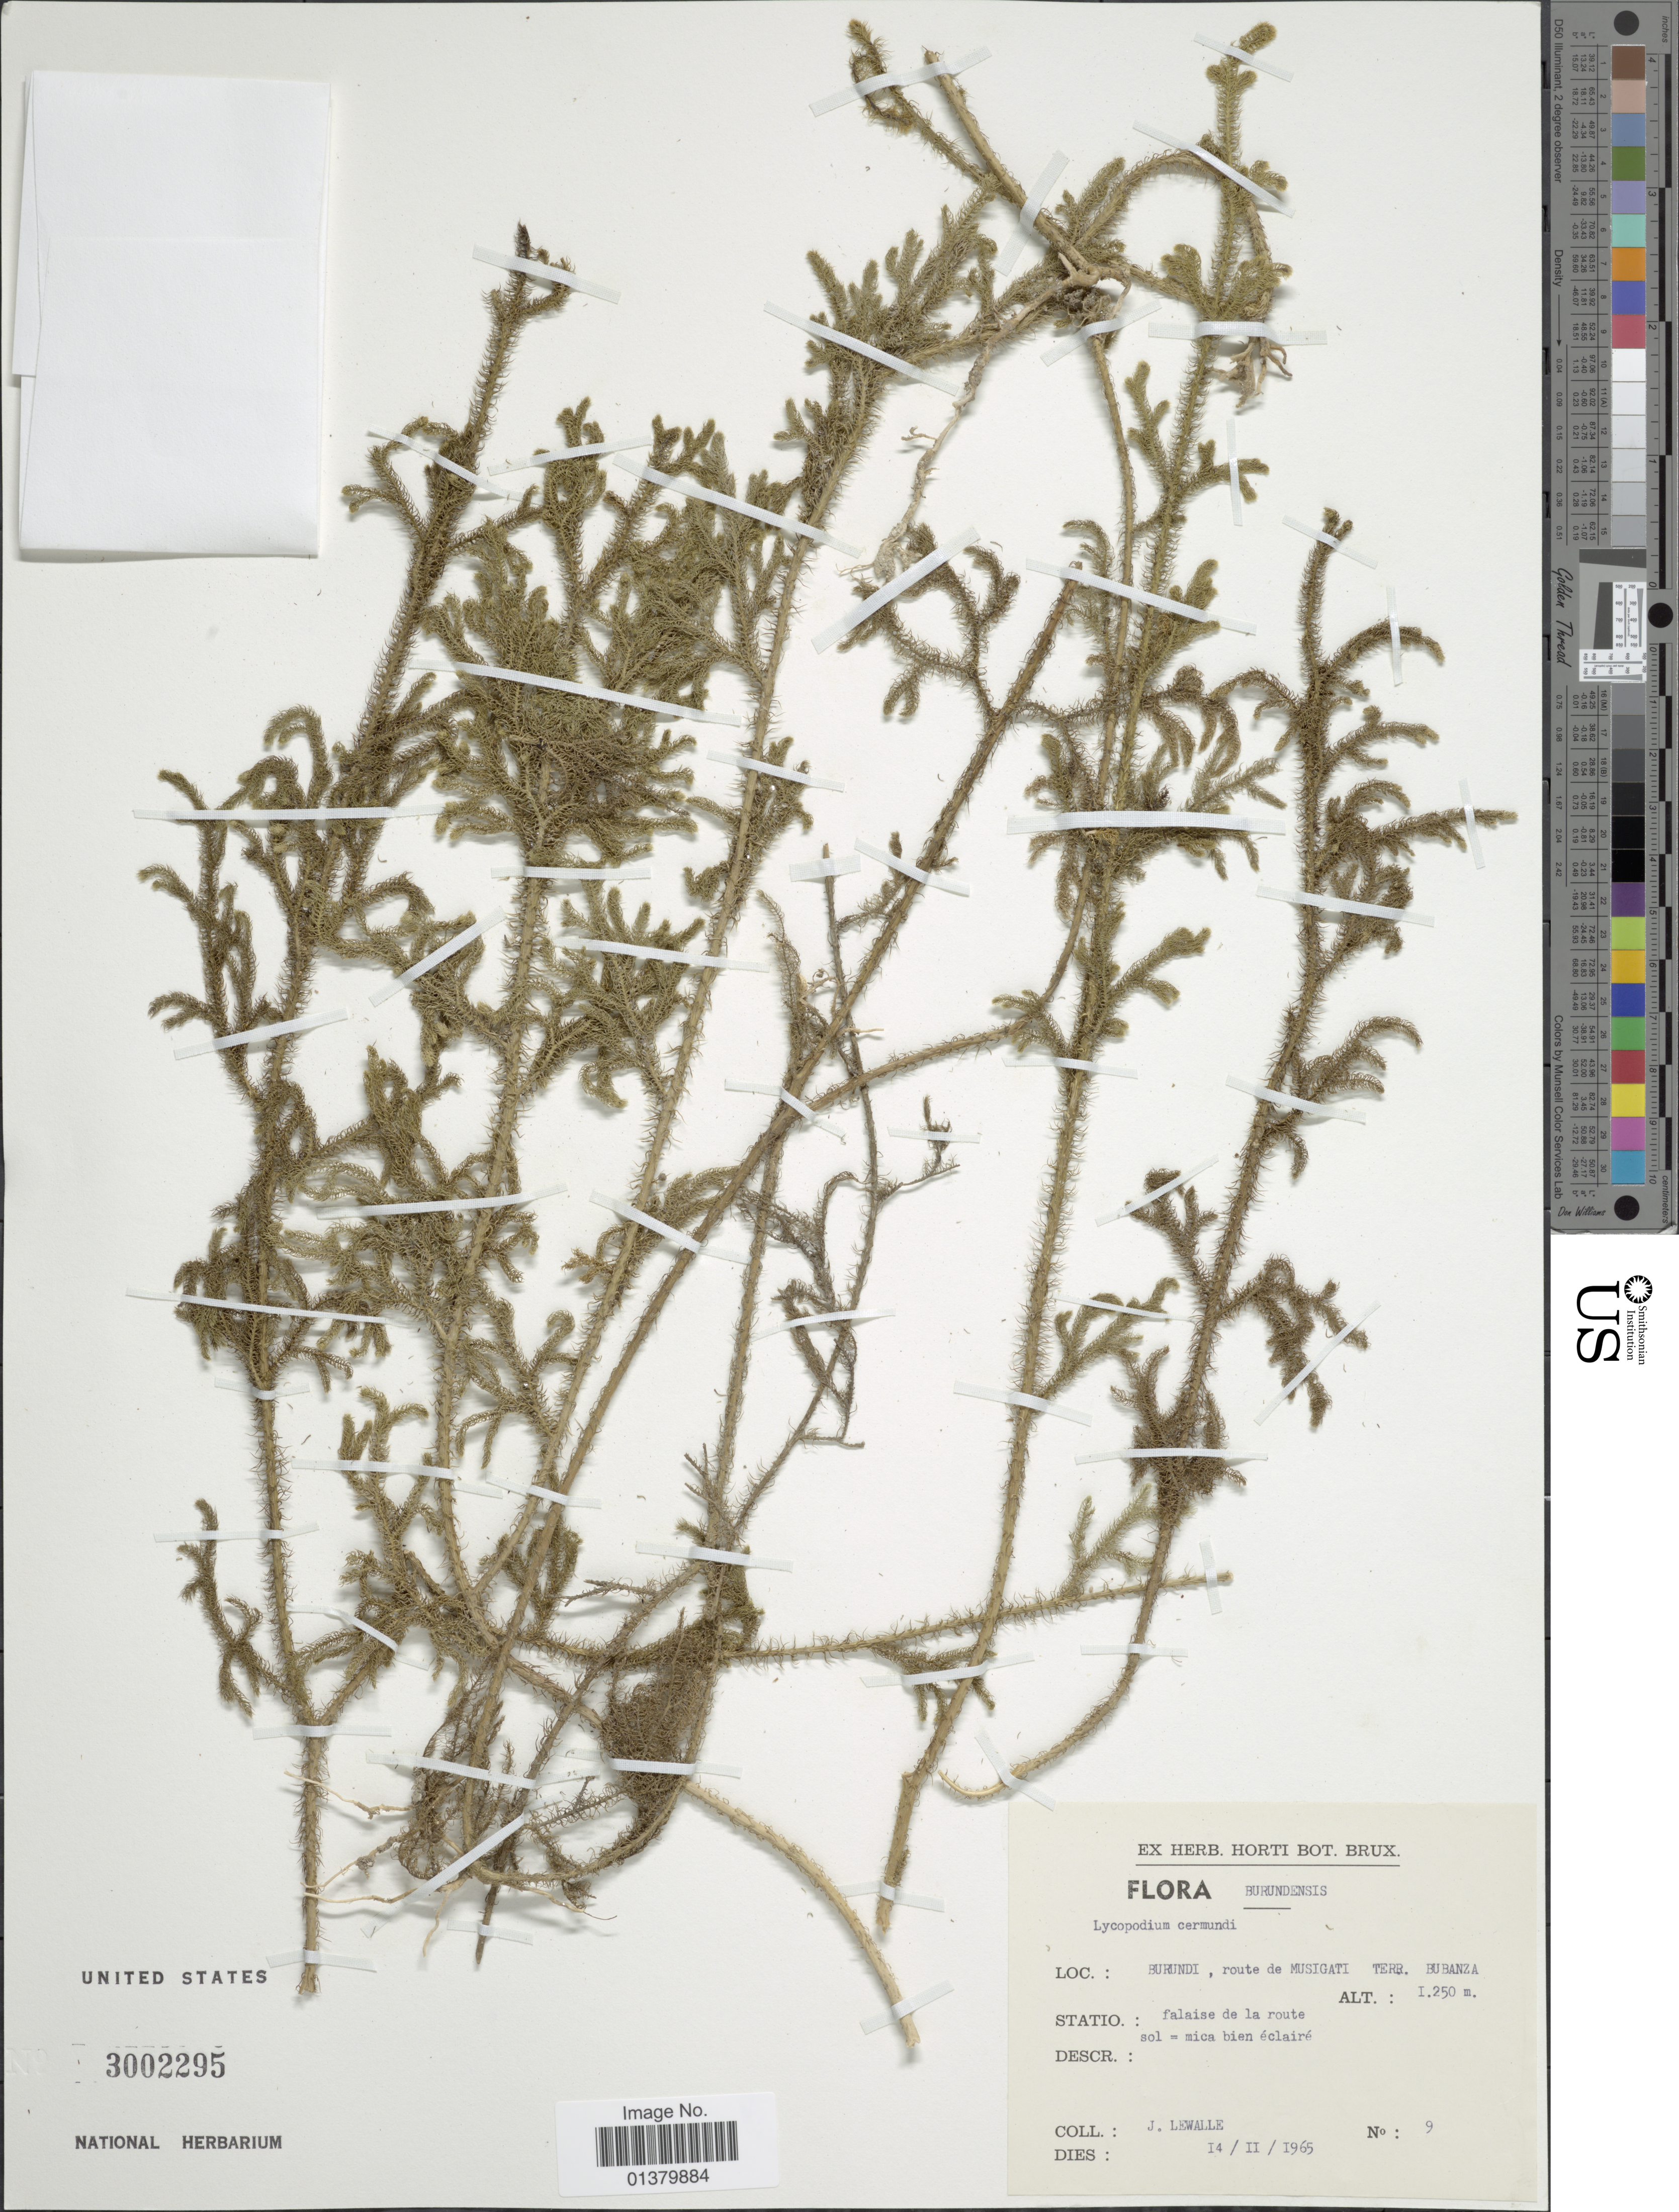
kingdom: Plantae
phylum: Tracheophyta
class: Lycopodiopsida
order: Lycopodiales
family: Lycopodiaceae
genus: Palhinhaea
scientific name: Palhinhaea cernua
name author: (L.) Vasc. & Franco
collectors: J. Lewalle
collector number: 9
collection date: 1965-02-14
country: Burundi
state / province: Bubanza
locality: Burindi, route de Musigati Terr. Bubanza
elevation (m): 1250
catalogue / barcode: US 3002295